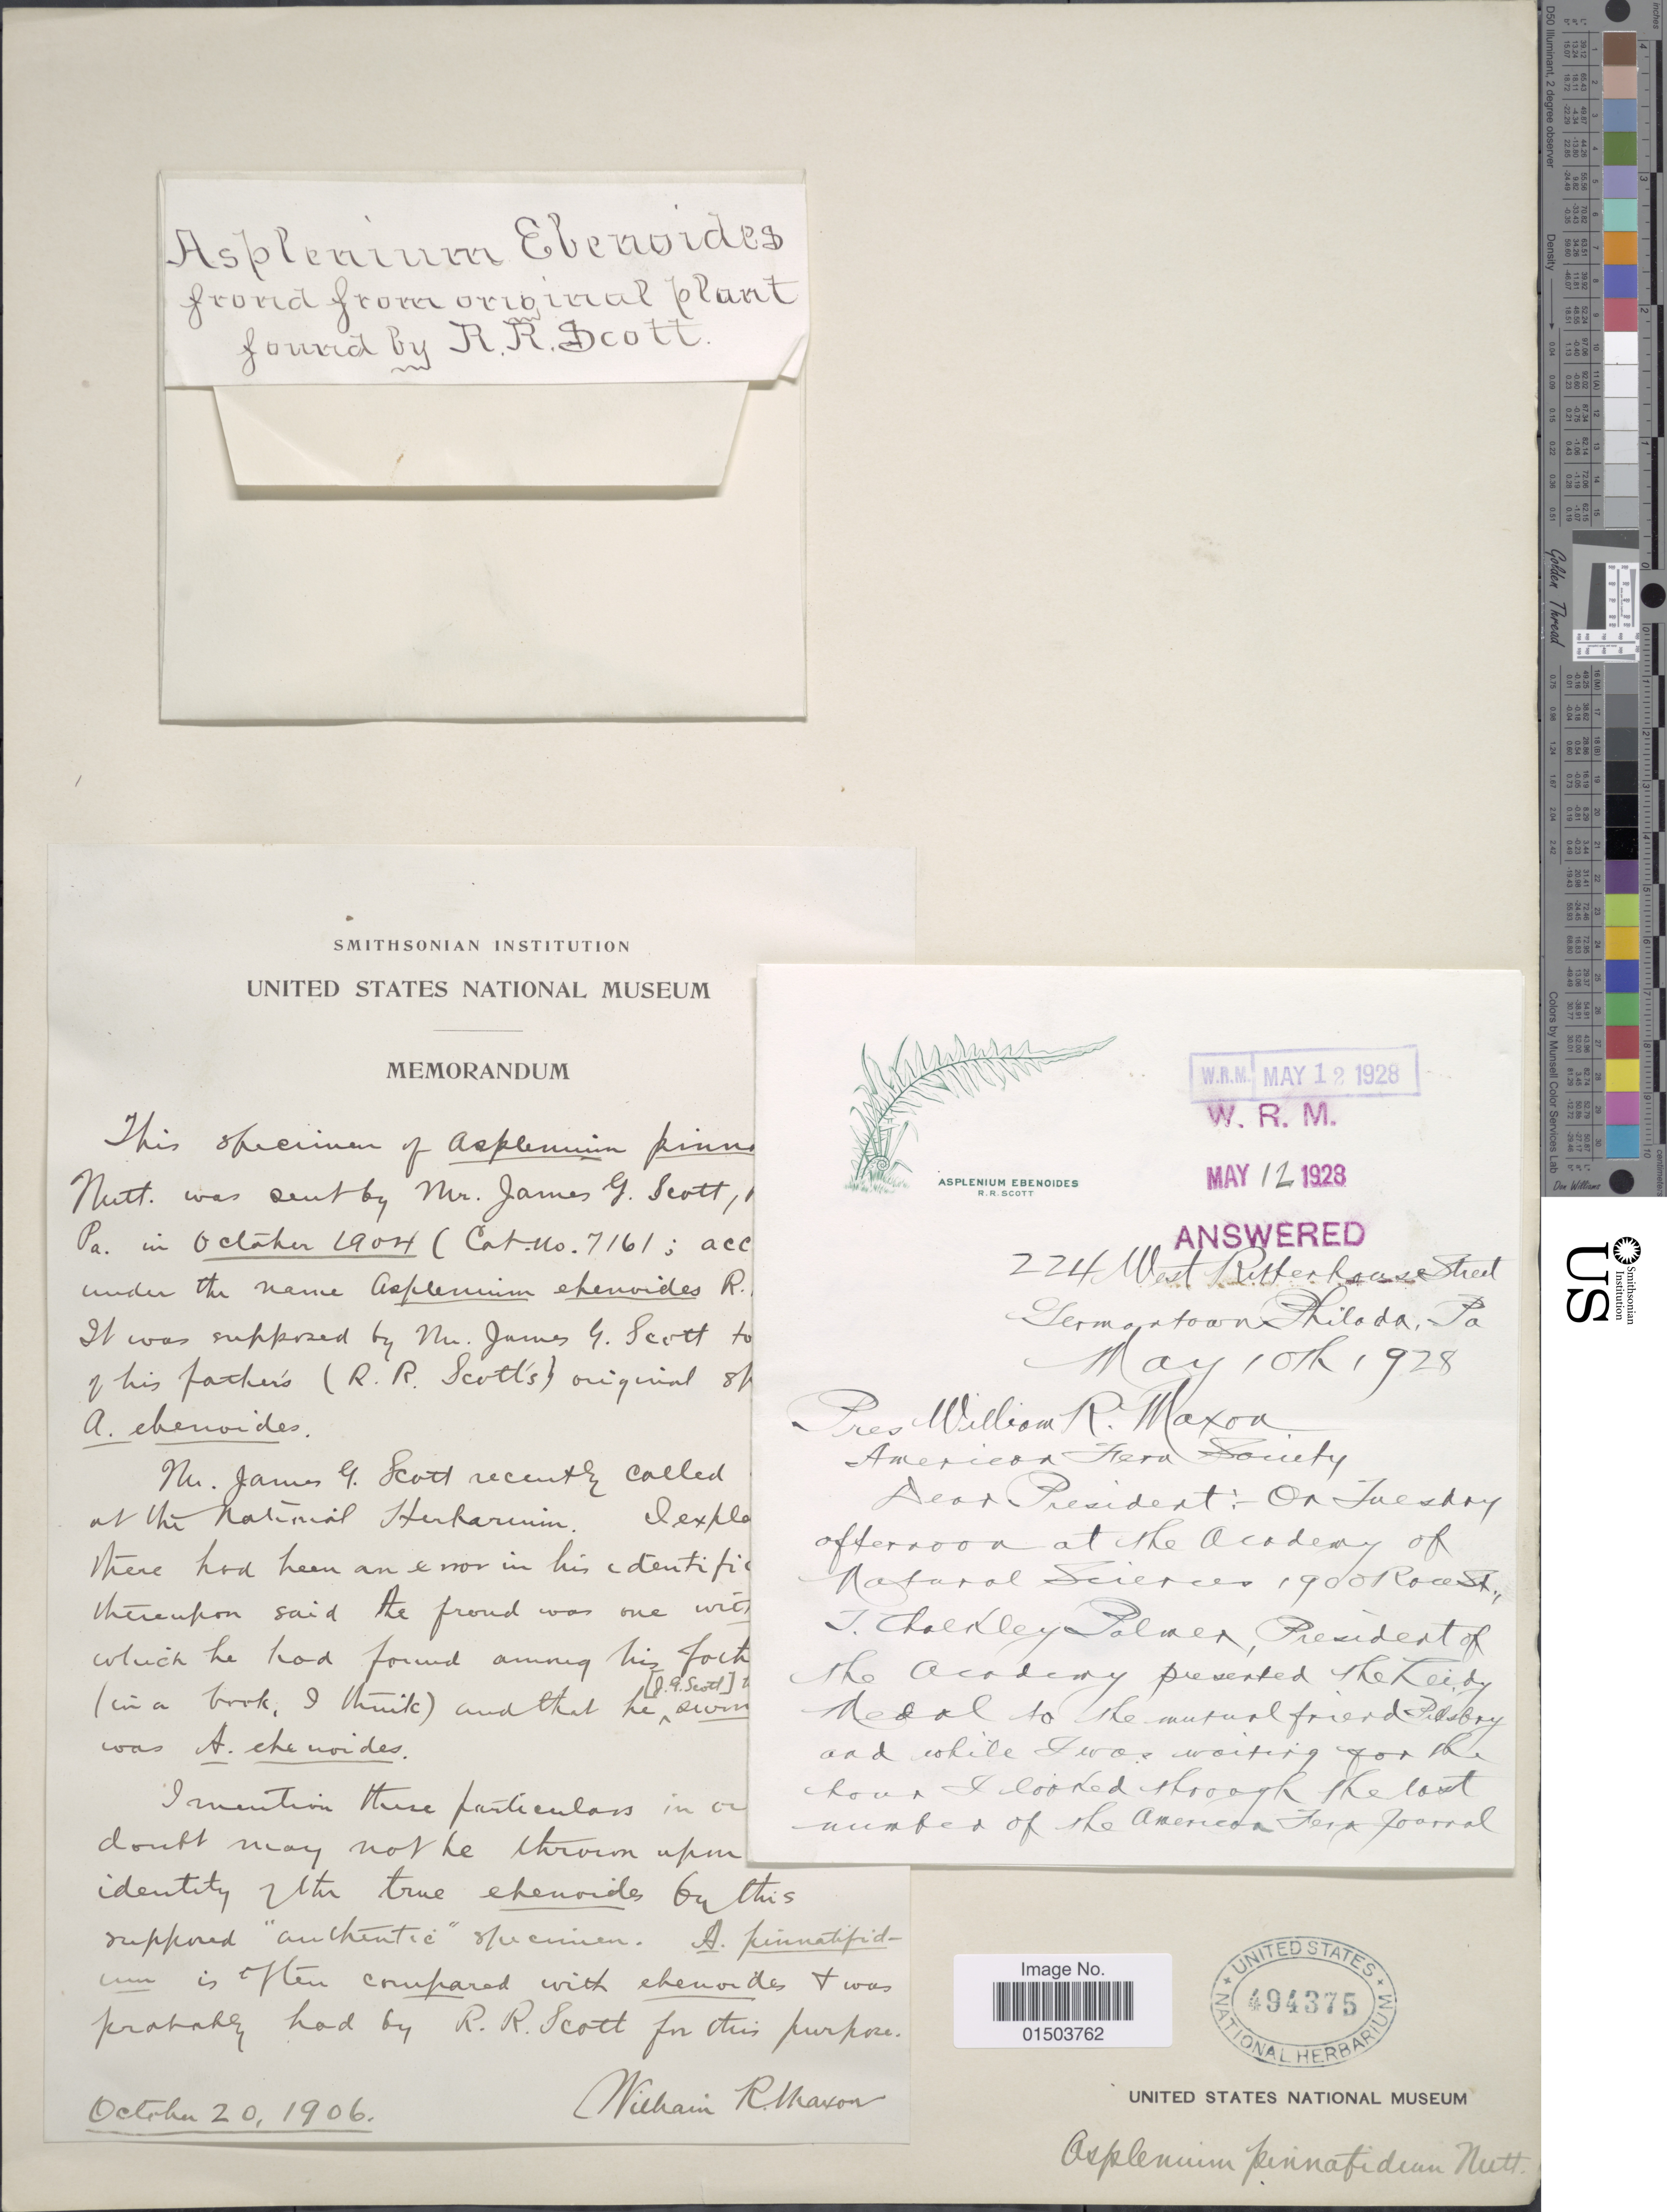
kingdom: Plantae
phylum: Tracheophyta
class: Polypodiopsida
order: Polypodiales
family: Aspleniaceae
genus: Asplenium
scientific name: Asplenium pinnatifidum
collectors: W. R. Maxon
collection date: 1906-10-20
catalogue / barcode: US 494375